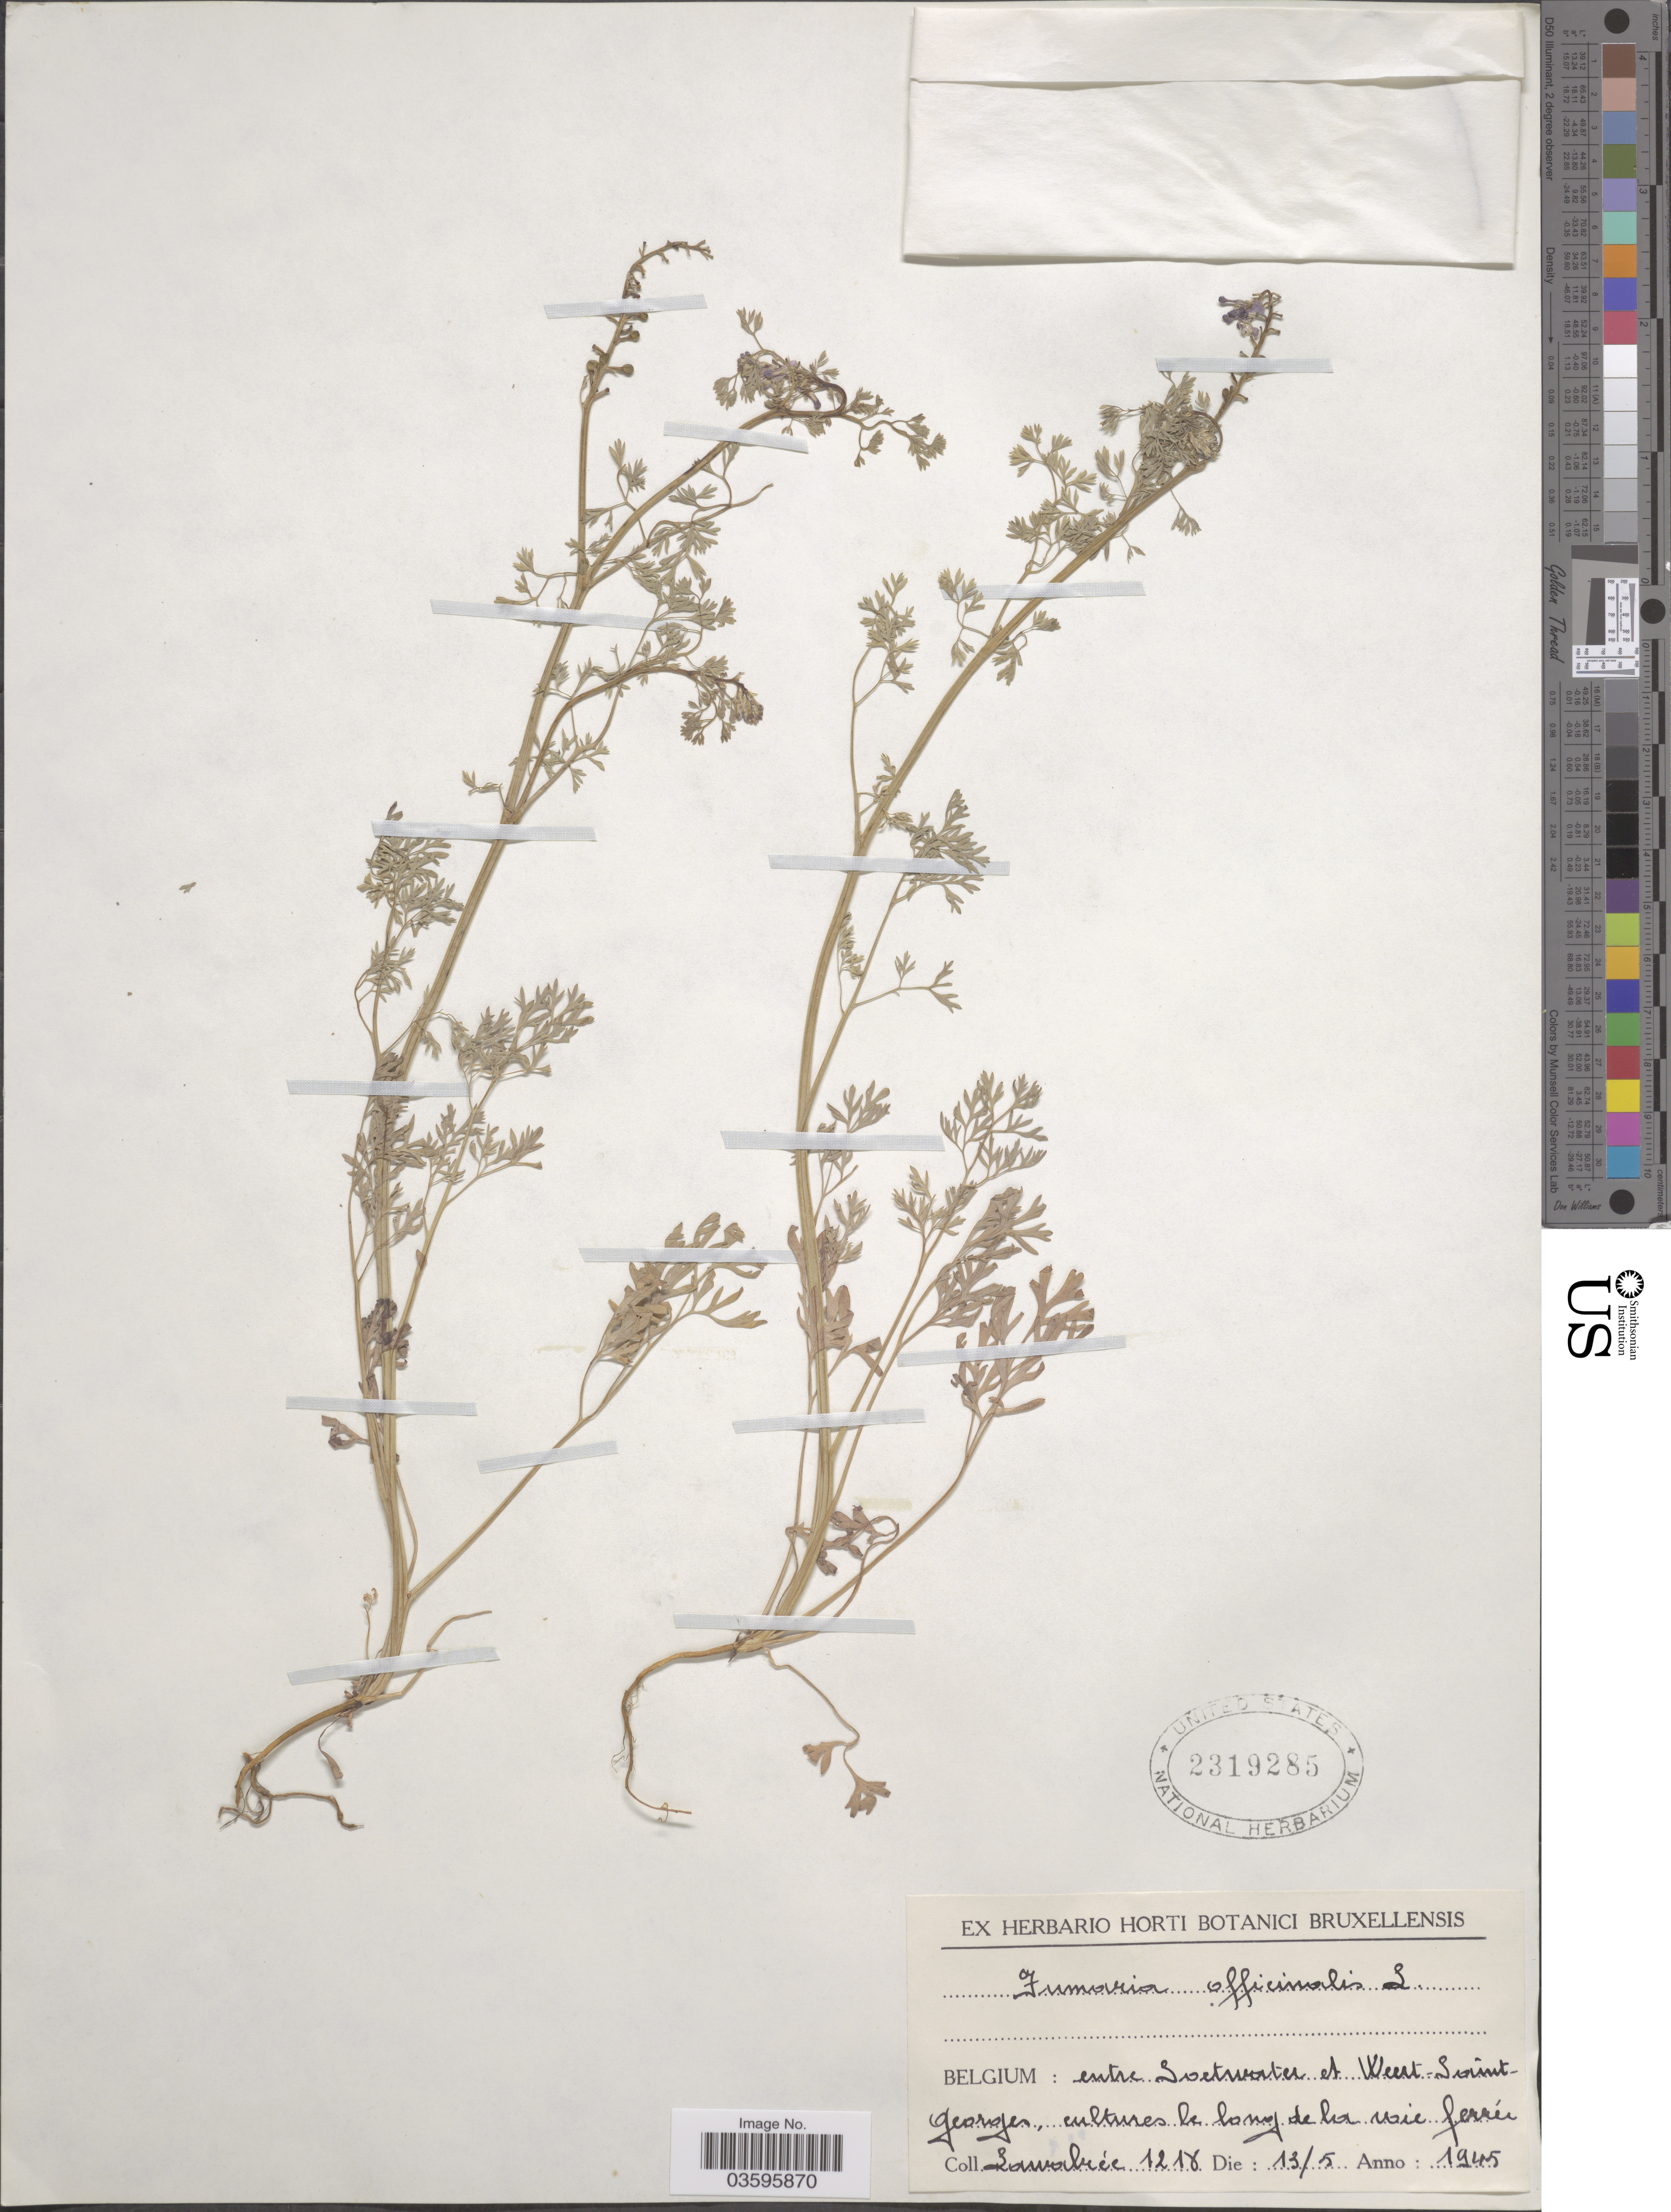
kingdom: Plantae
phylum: Tracheophyta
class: Magnoliopsida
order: Ranunculales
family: Papaveraceae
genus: Fumaria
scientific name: Fumaria officinalis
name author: L.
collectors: Lawalrée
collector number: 1218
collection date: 1945-05-13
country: Belgium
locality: Entre Soetwater et Weert-Saint-Georges, cultures le long de la voie ferrée.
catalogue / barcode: US 2319285